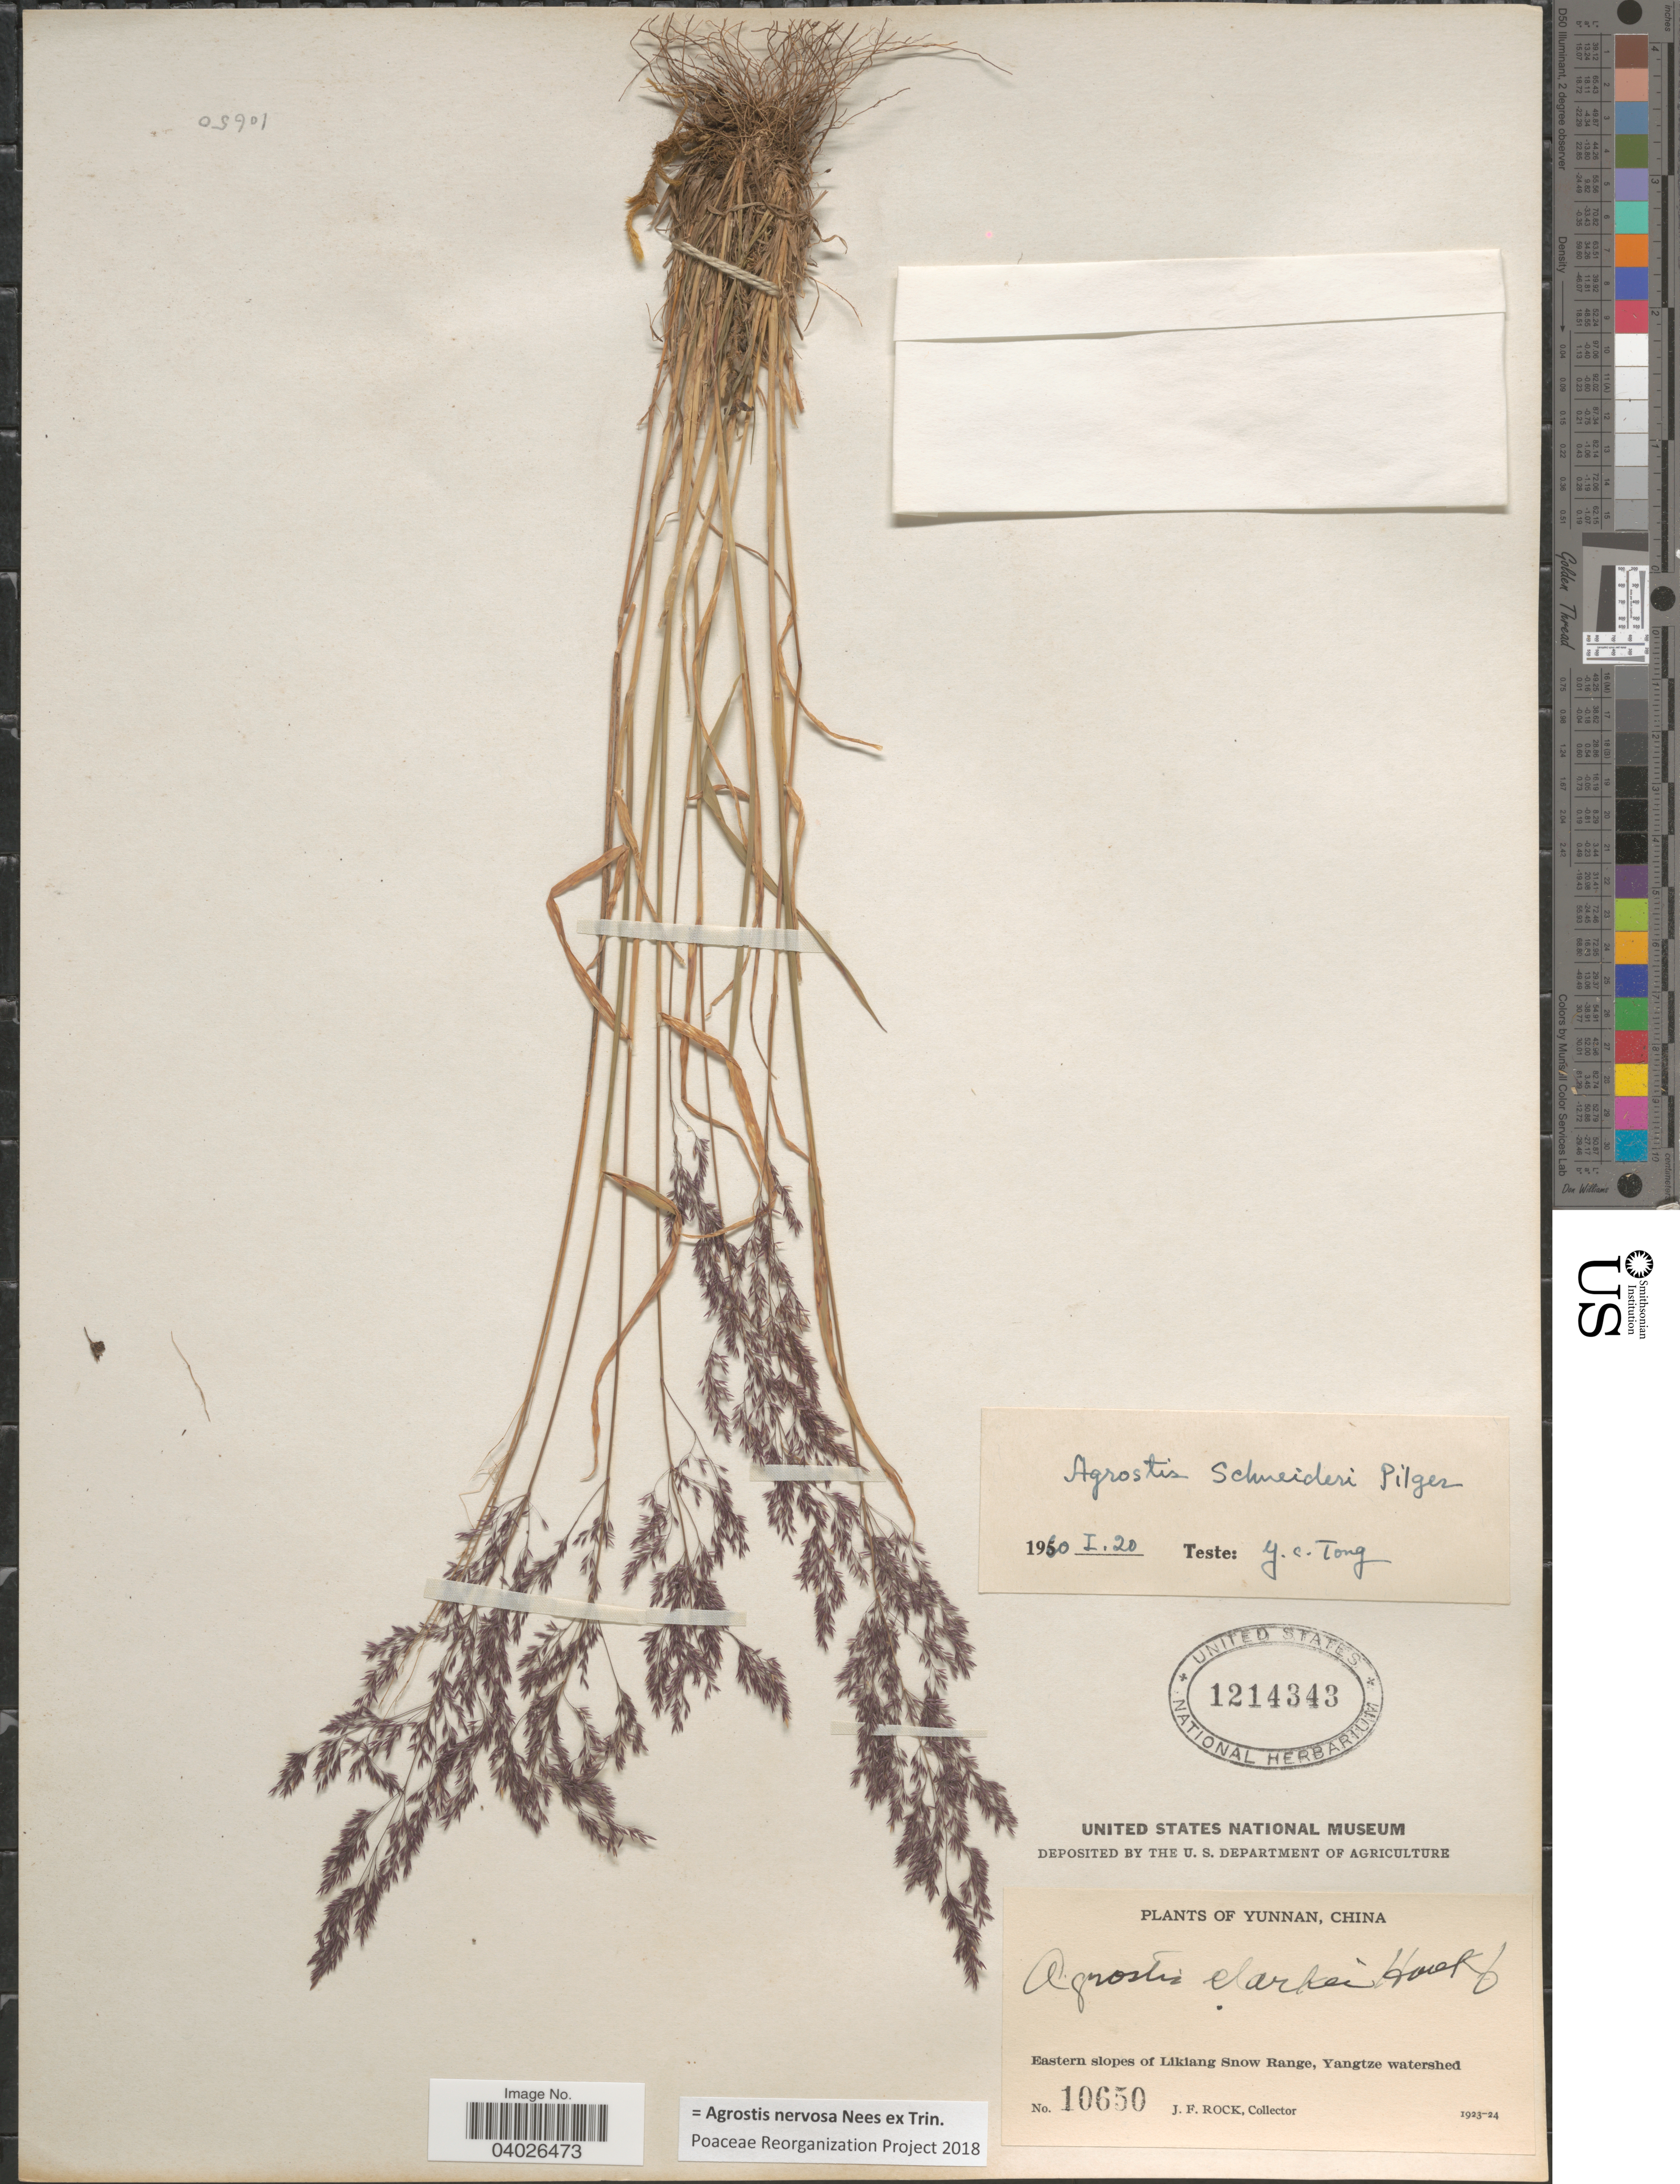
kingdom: Plantae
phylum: Tracheophyta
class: Liliopsida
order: Poales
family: Poaceae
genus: Agrostis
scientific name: Agrostis nervosa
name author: Nees ex Trin.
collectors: J. Rock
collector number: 10650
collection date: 1923/1924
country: China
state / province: Yunnan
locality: Eastern slopes of Likiang Snow Range, Yangtze watershed.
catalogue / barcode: US 1214343